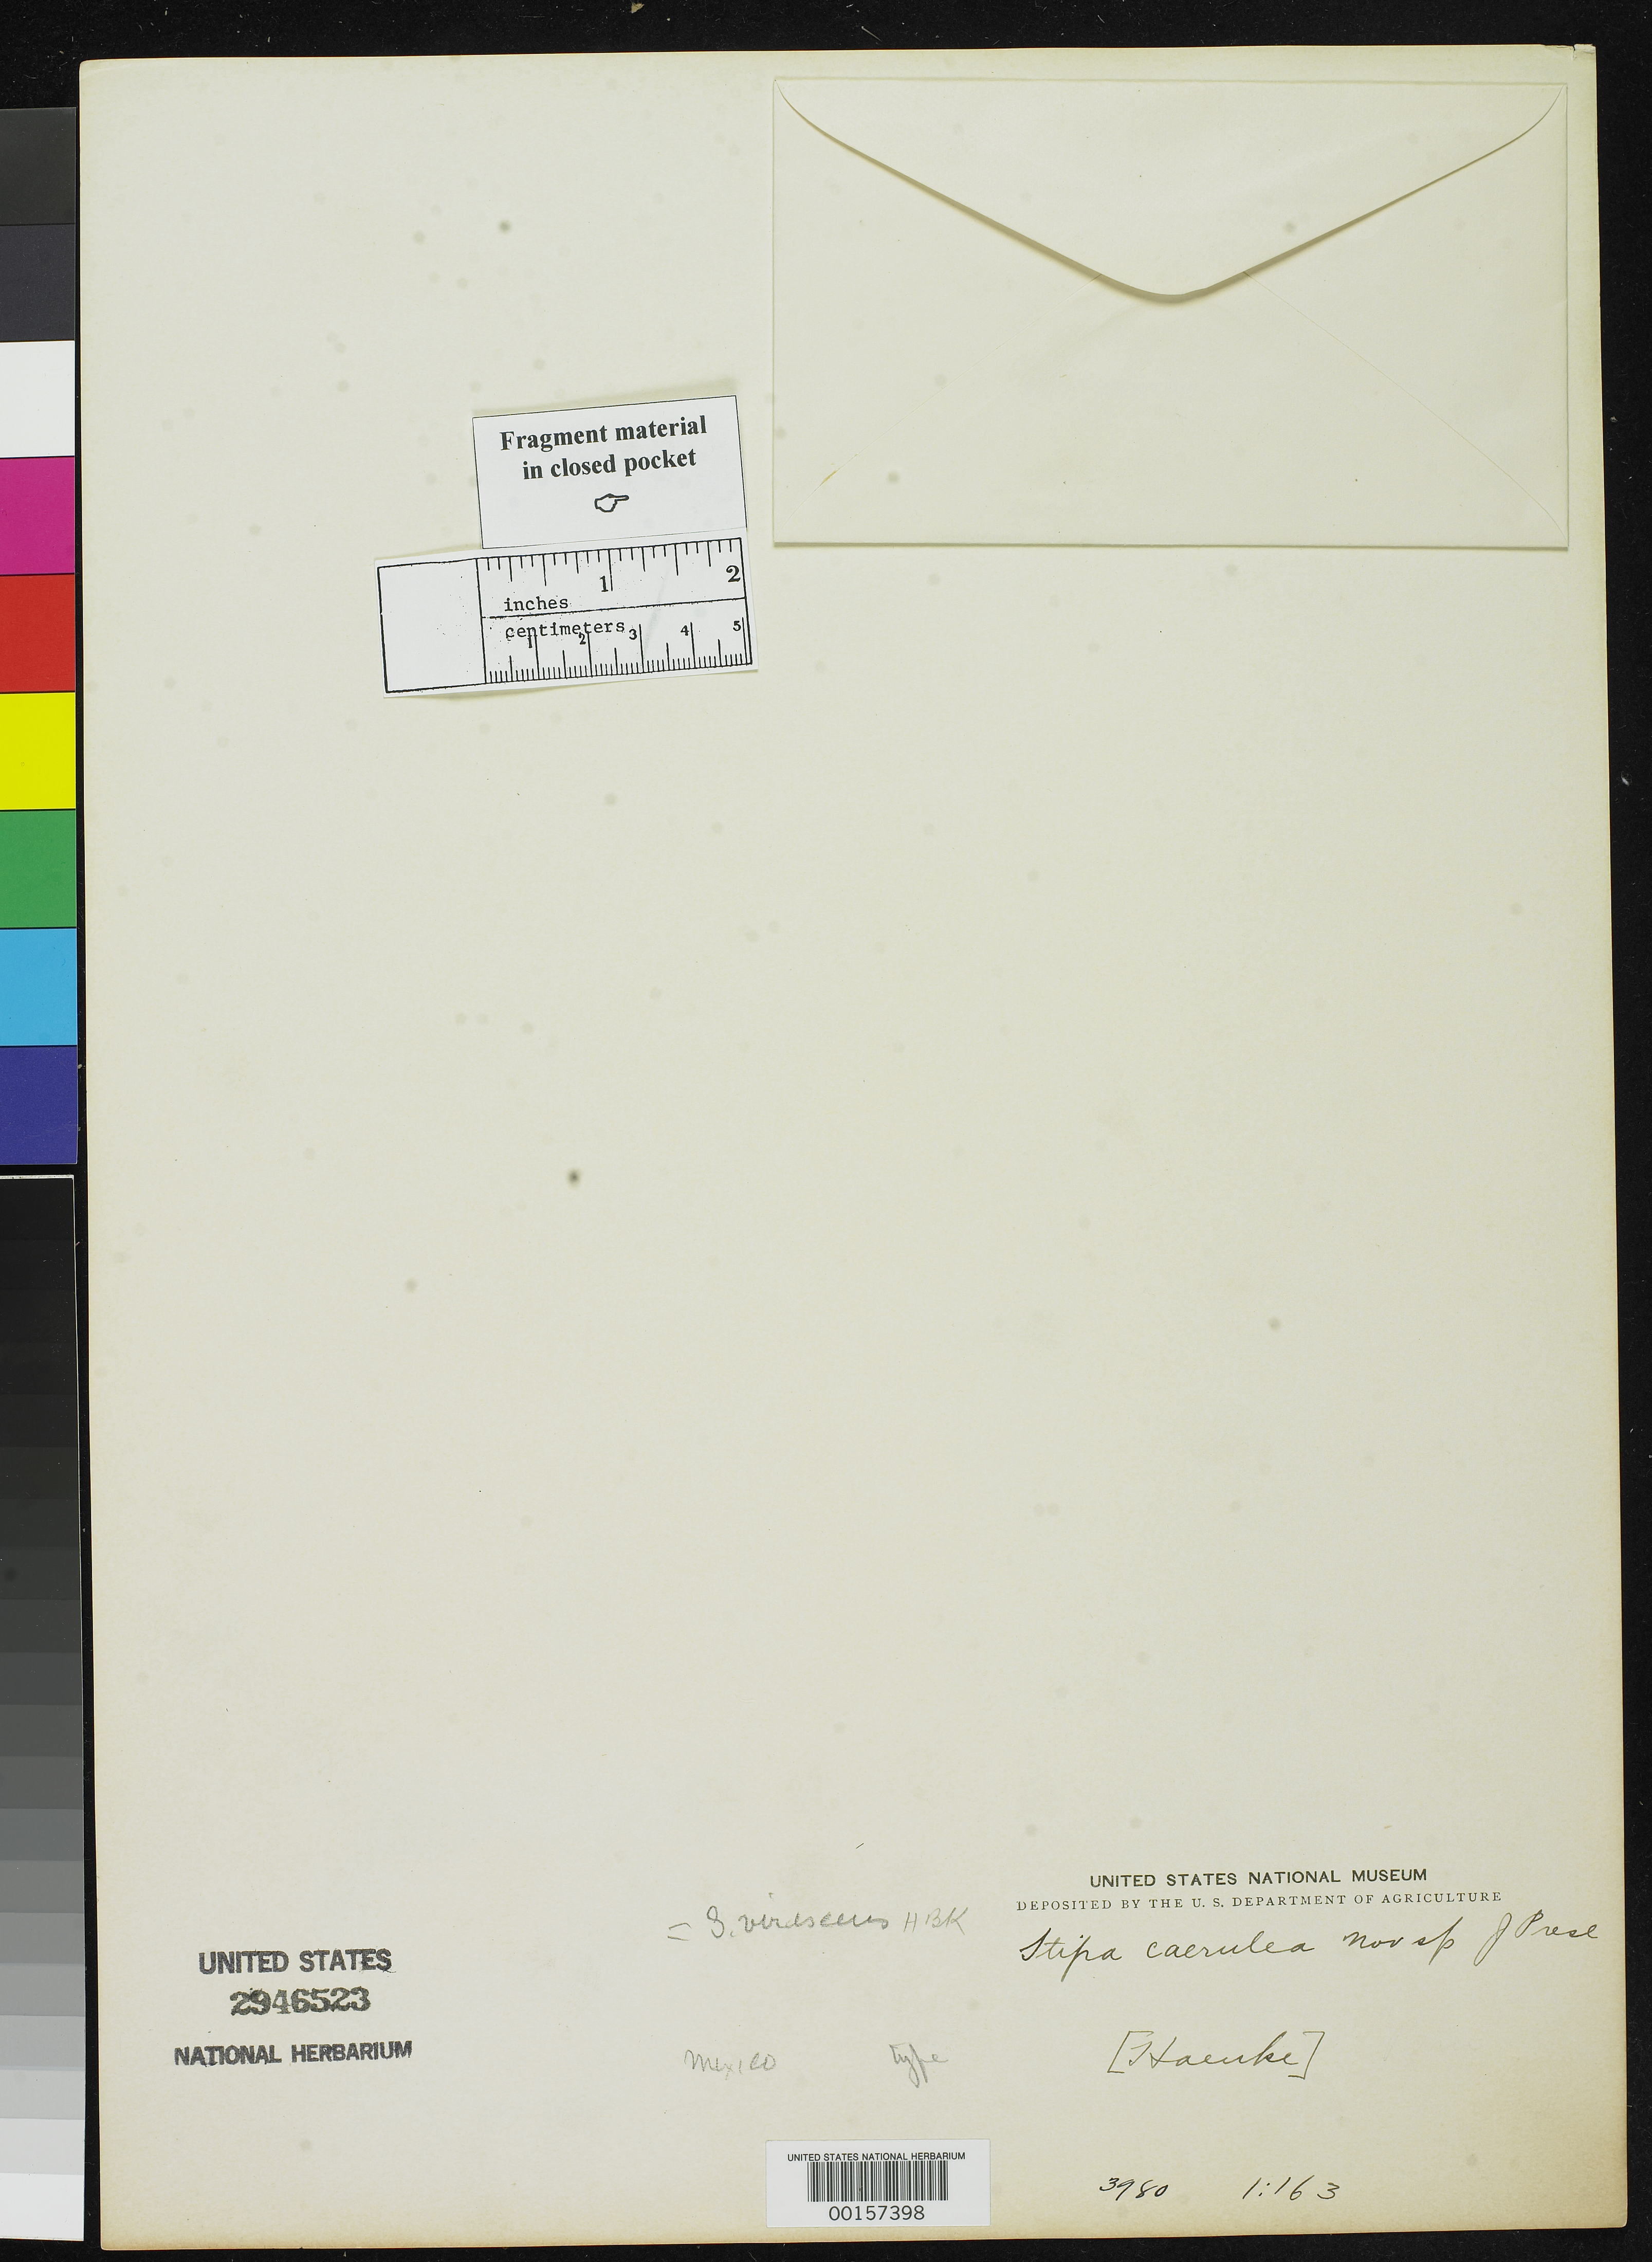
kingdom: Plantae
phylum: Tracheophyta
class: Liliopsida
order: Poales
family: Poaceae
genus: Stipa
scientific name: Stipa caerulea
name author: J. Presl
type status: Type Fragment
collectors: T. P. X. Haenke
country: Mexico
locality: E of Monserrat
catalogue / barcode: US 2946523